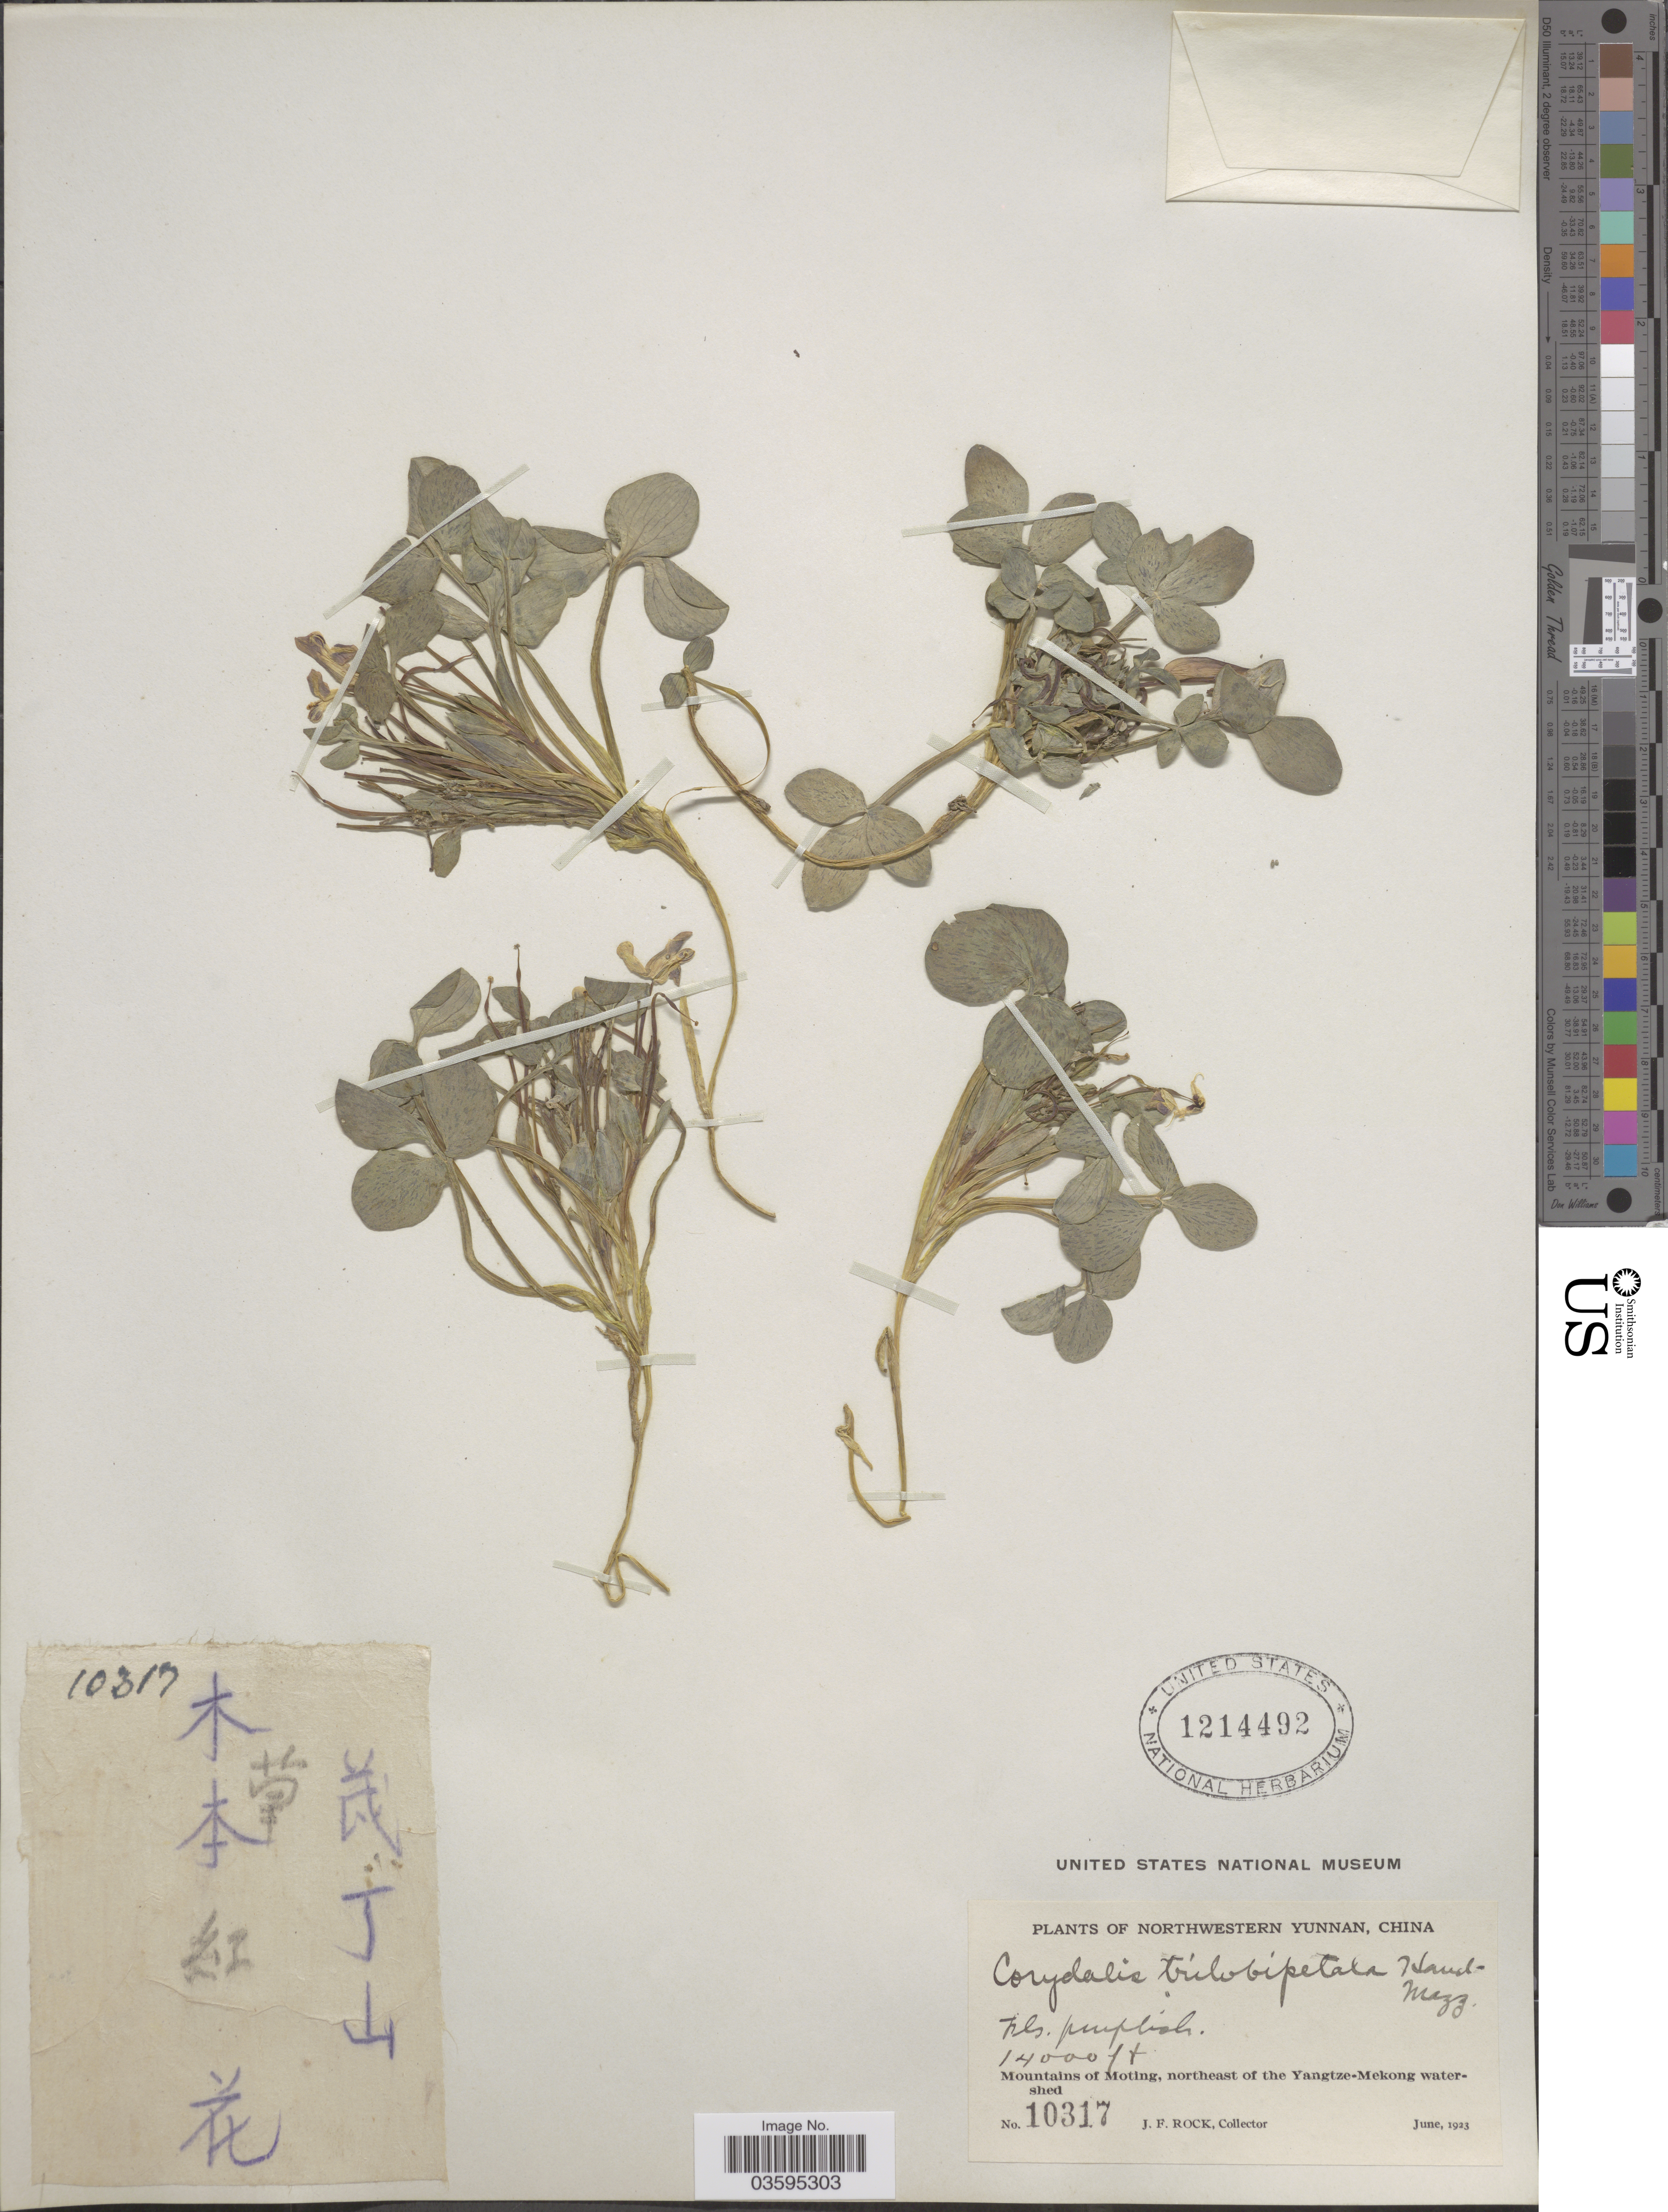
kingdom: Plantae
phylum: Tracheophyta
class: Magnoliopsida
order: Ranunculales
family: Papaveraceae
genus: Corydalis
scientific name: Corydalis trilobipetala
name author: Hand.-Mazz.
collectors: J. Rock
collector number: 10317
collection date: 1923-06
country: China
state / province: Yunnan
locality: Northwestern Yunnan. Mountains of Moting, northeast of Yangtze-Mekong watershed.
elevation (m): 4267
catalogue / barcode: US 1214492